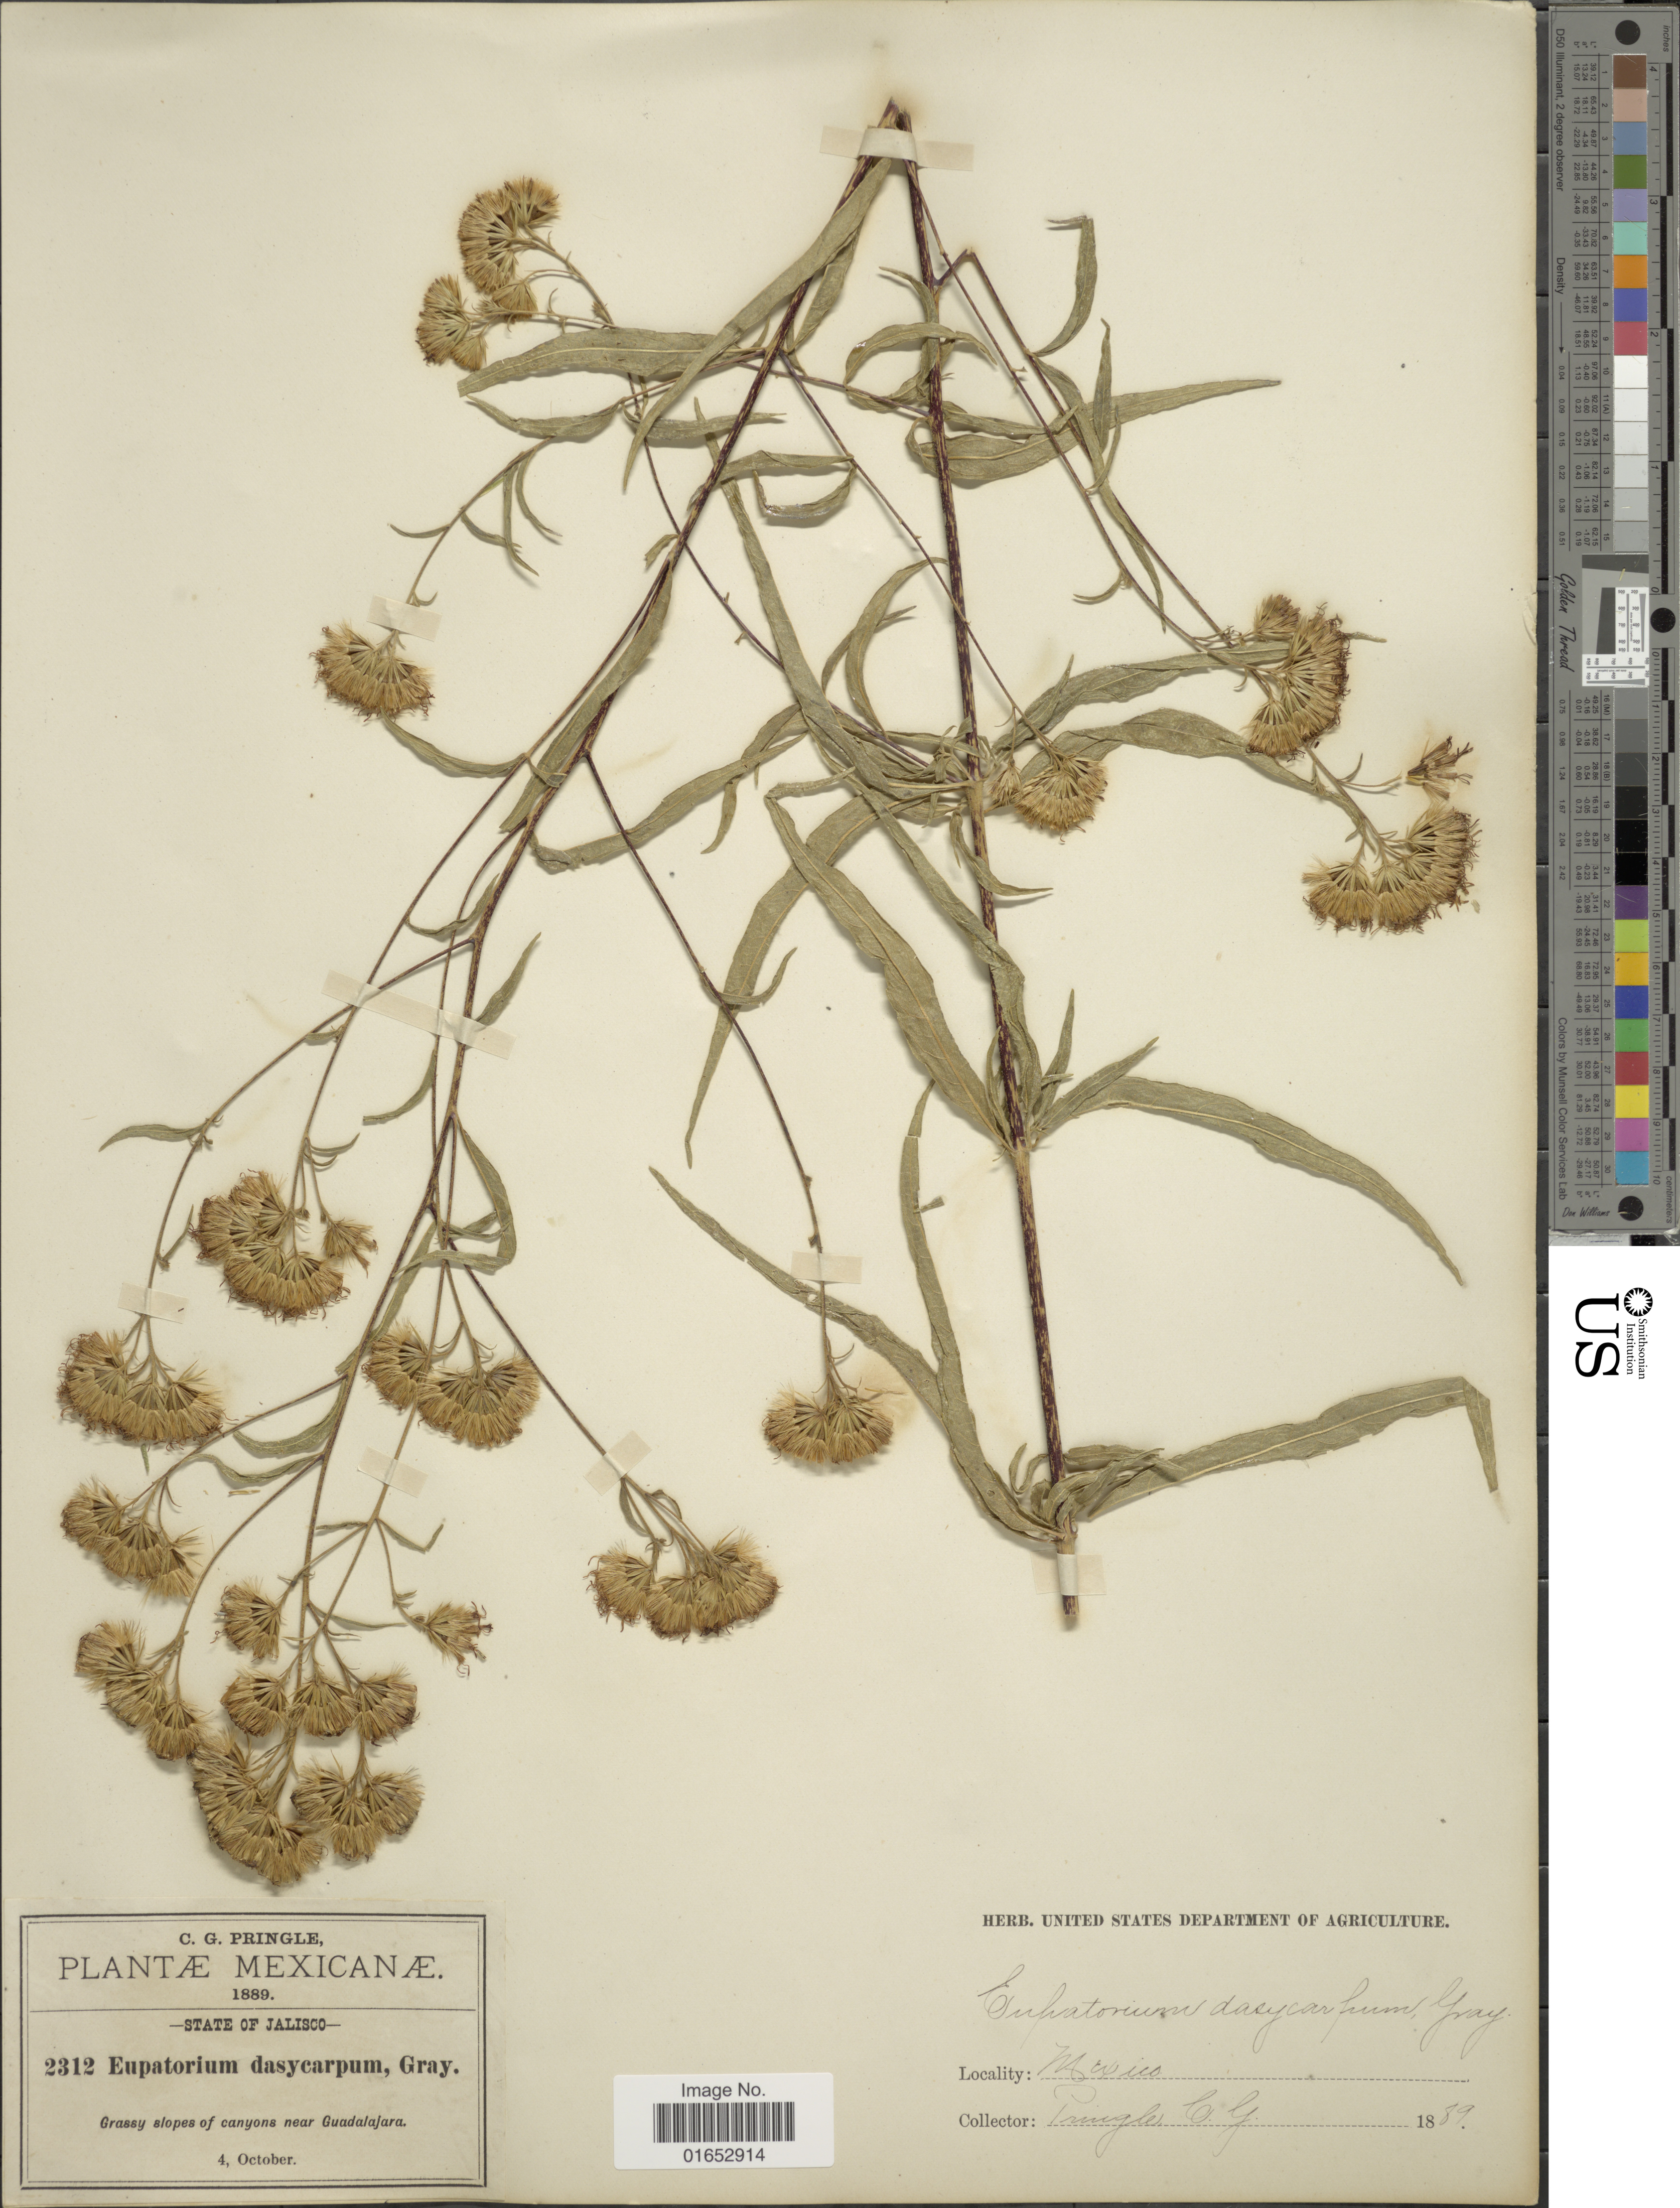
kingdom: Plantae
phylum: Tracheophyta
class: Magnoliopsida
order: Asterales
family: Asteraceae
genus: Steviopsis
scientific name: Steviopsis dasycarpum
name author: A. Gray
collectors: C. G. Pringle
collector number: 2312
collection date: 1889-10-04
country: Mexico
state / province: Jalisco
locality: Grassy slopes of canyons near Guadalajara